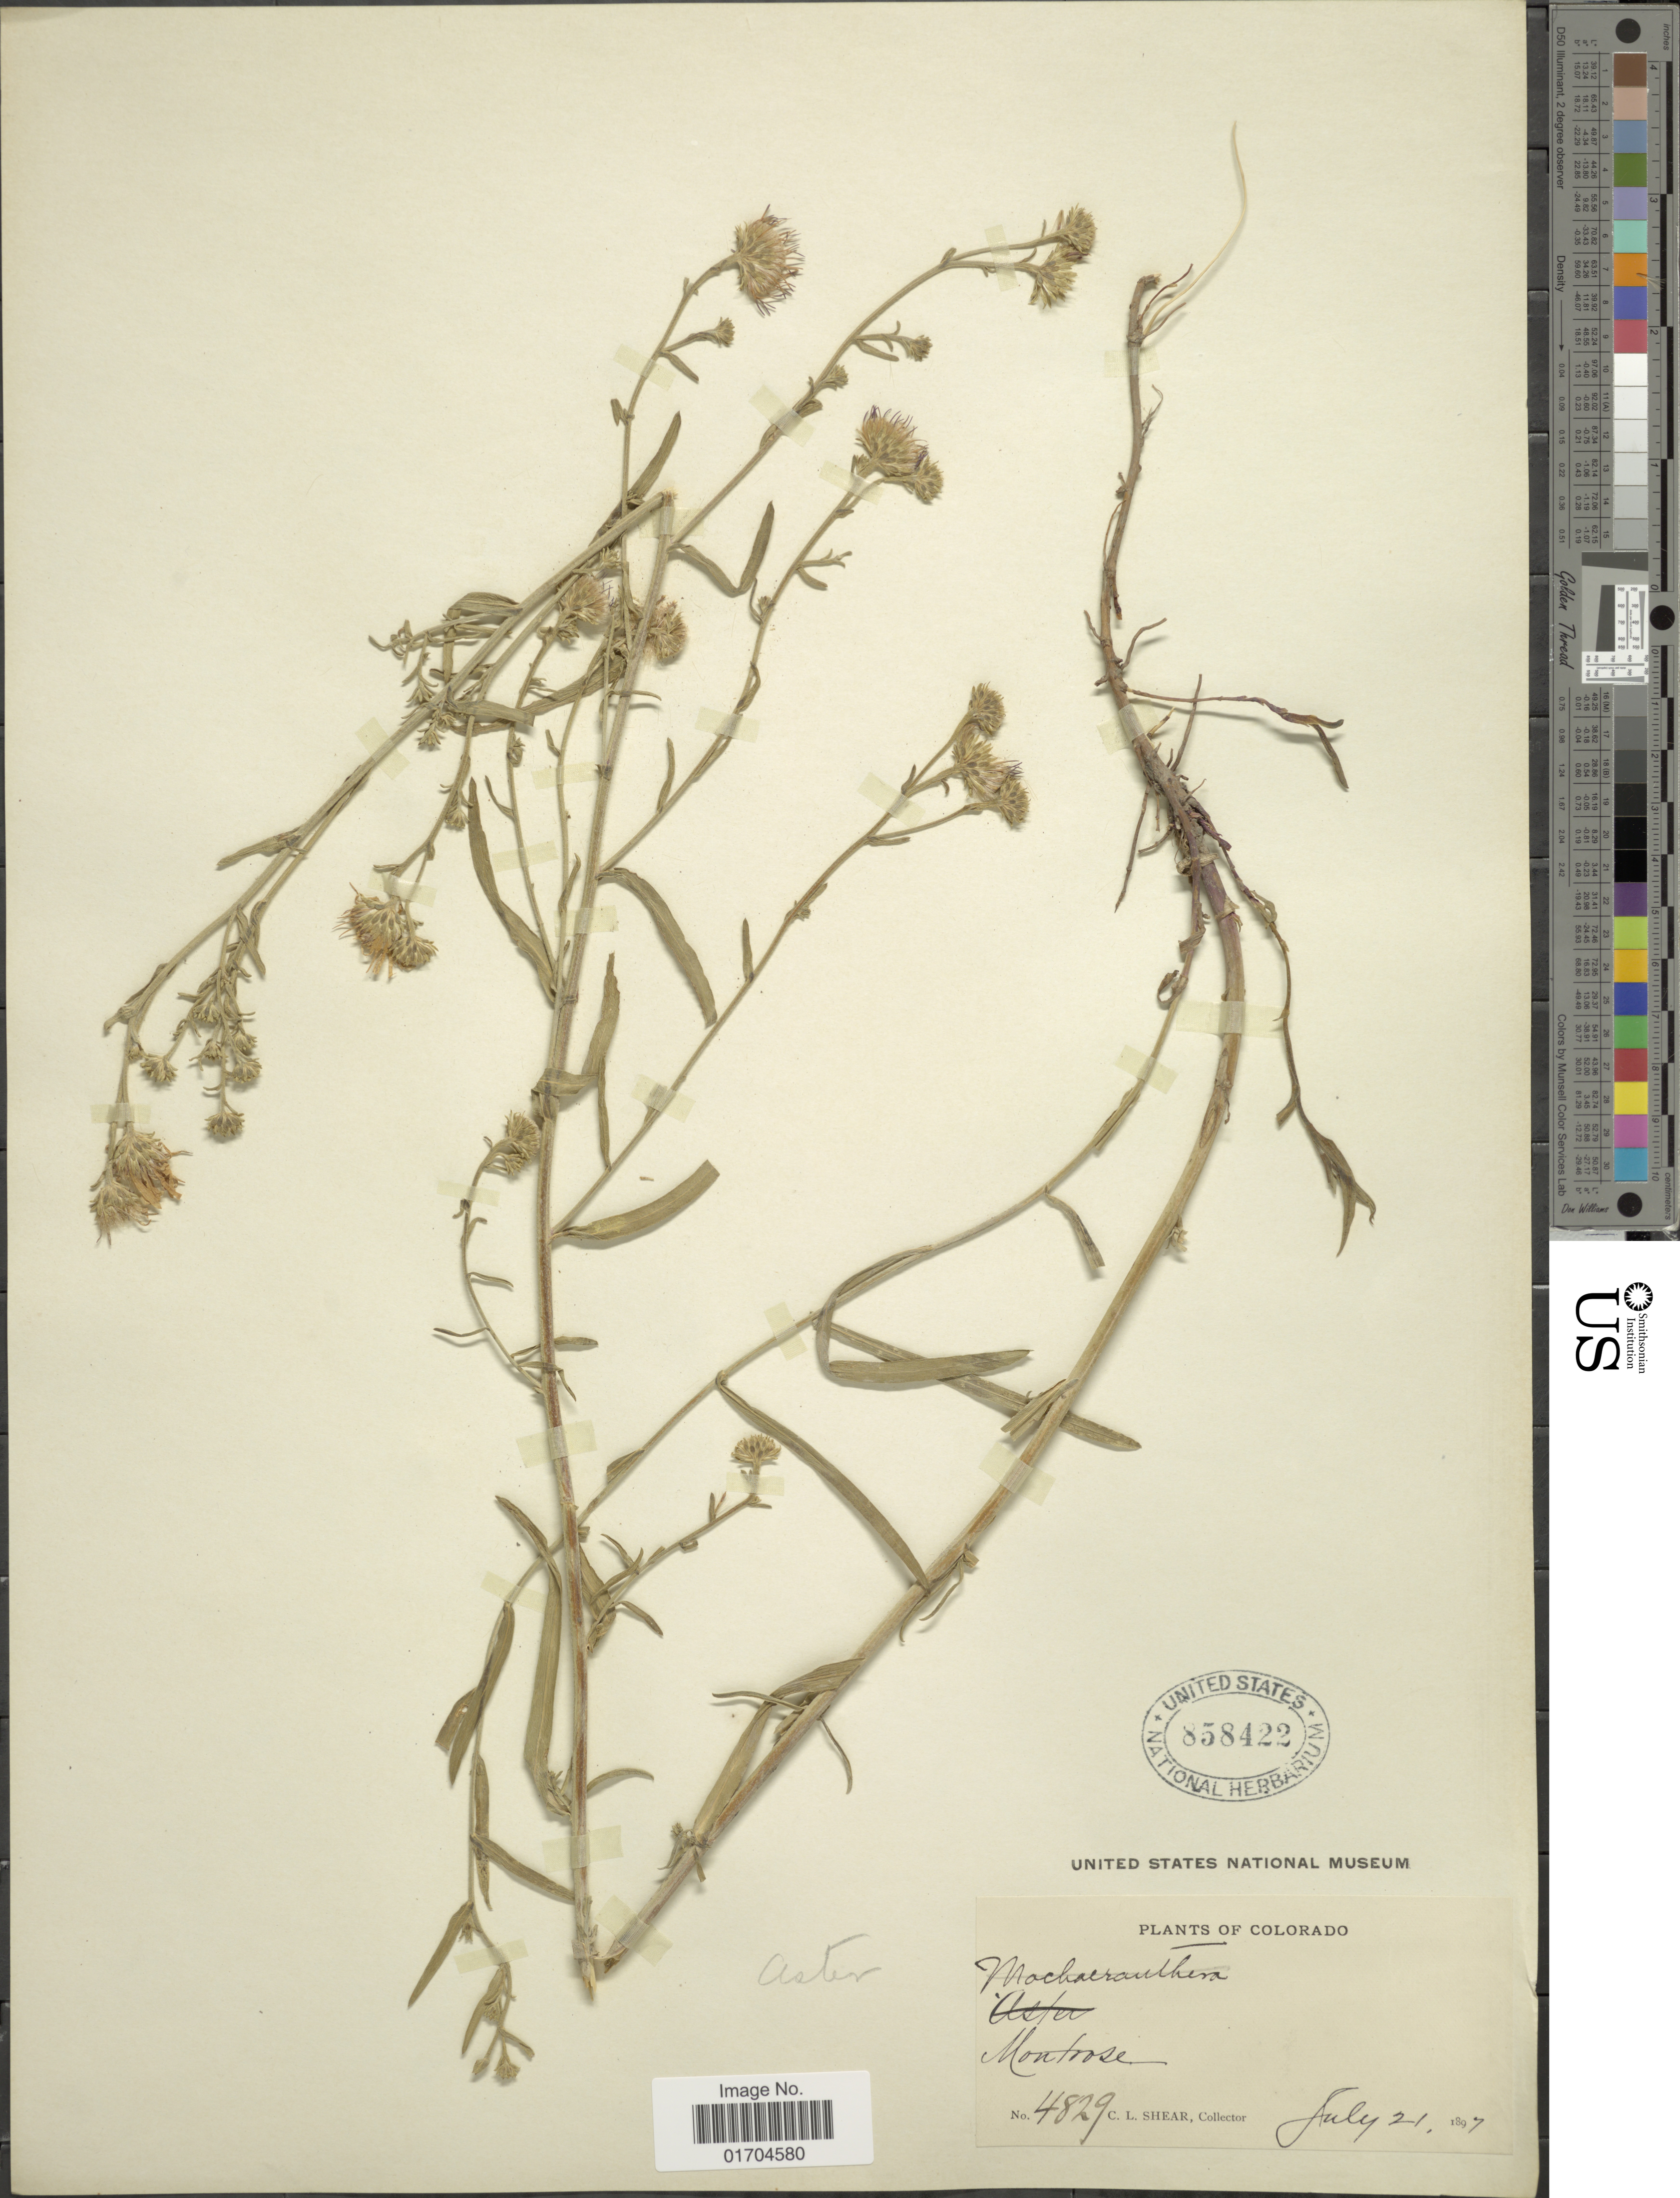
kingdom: Plantae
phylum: Tracheophyta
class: Magnoliopsida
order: Asterales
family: Asteraceae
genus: Symphyotrichum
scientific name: Symphyotrichum sp.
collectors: C. L. Shear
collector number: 4829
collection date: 1897-07-21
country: United States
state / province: Colorado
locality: Montrose.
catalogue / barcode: US 858422